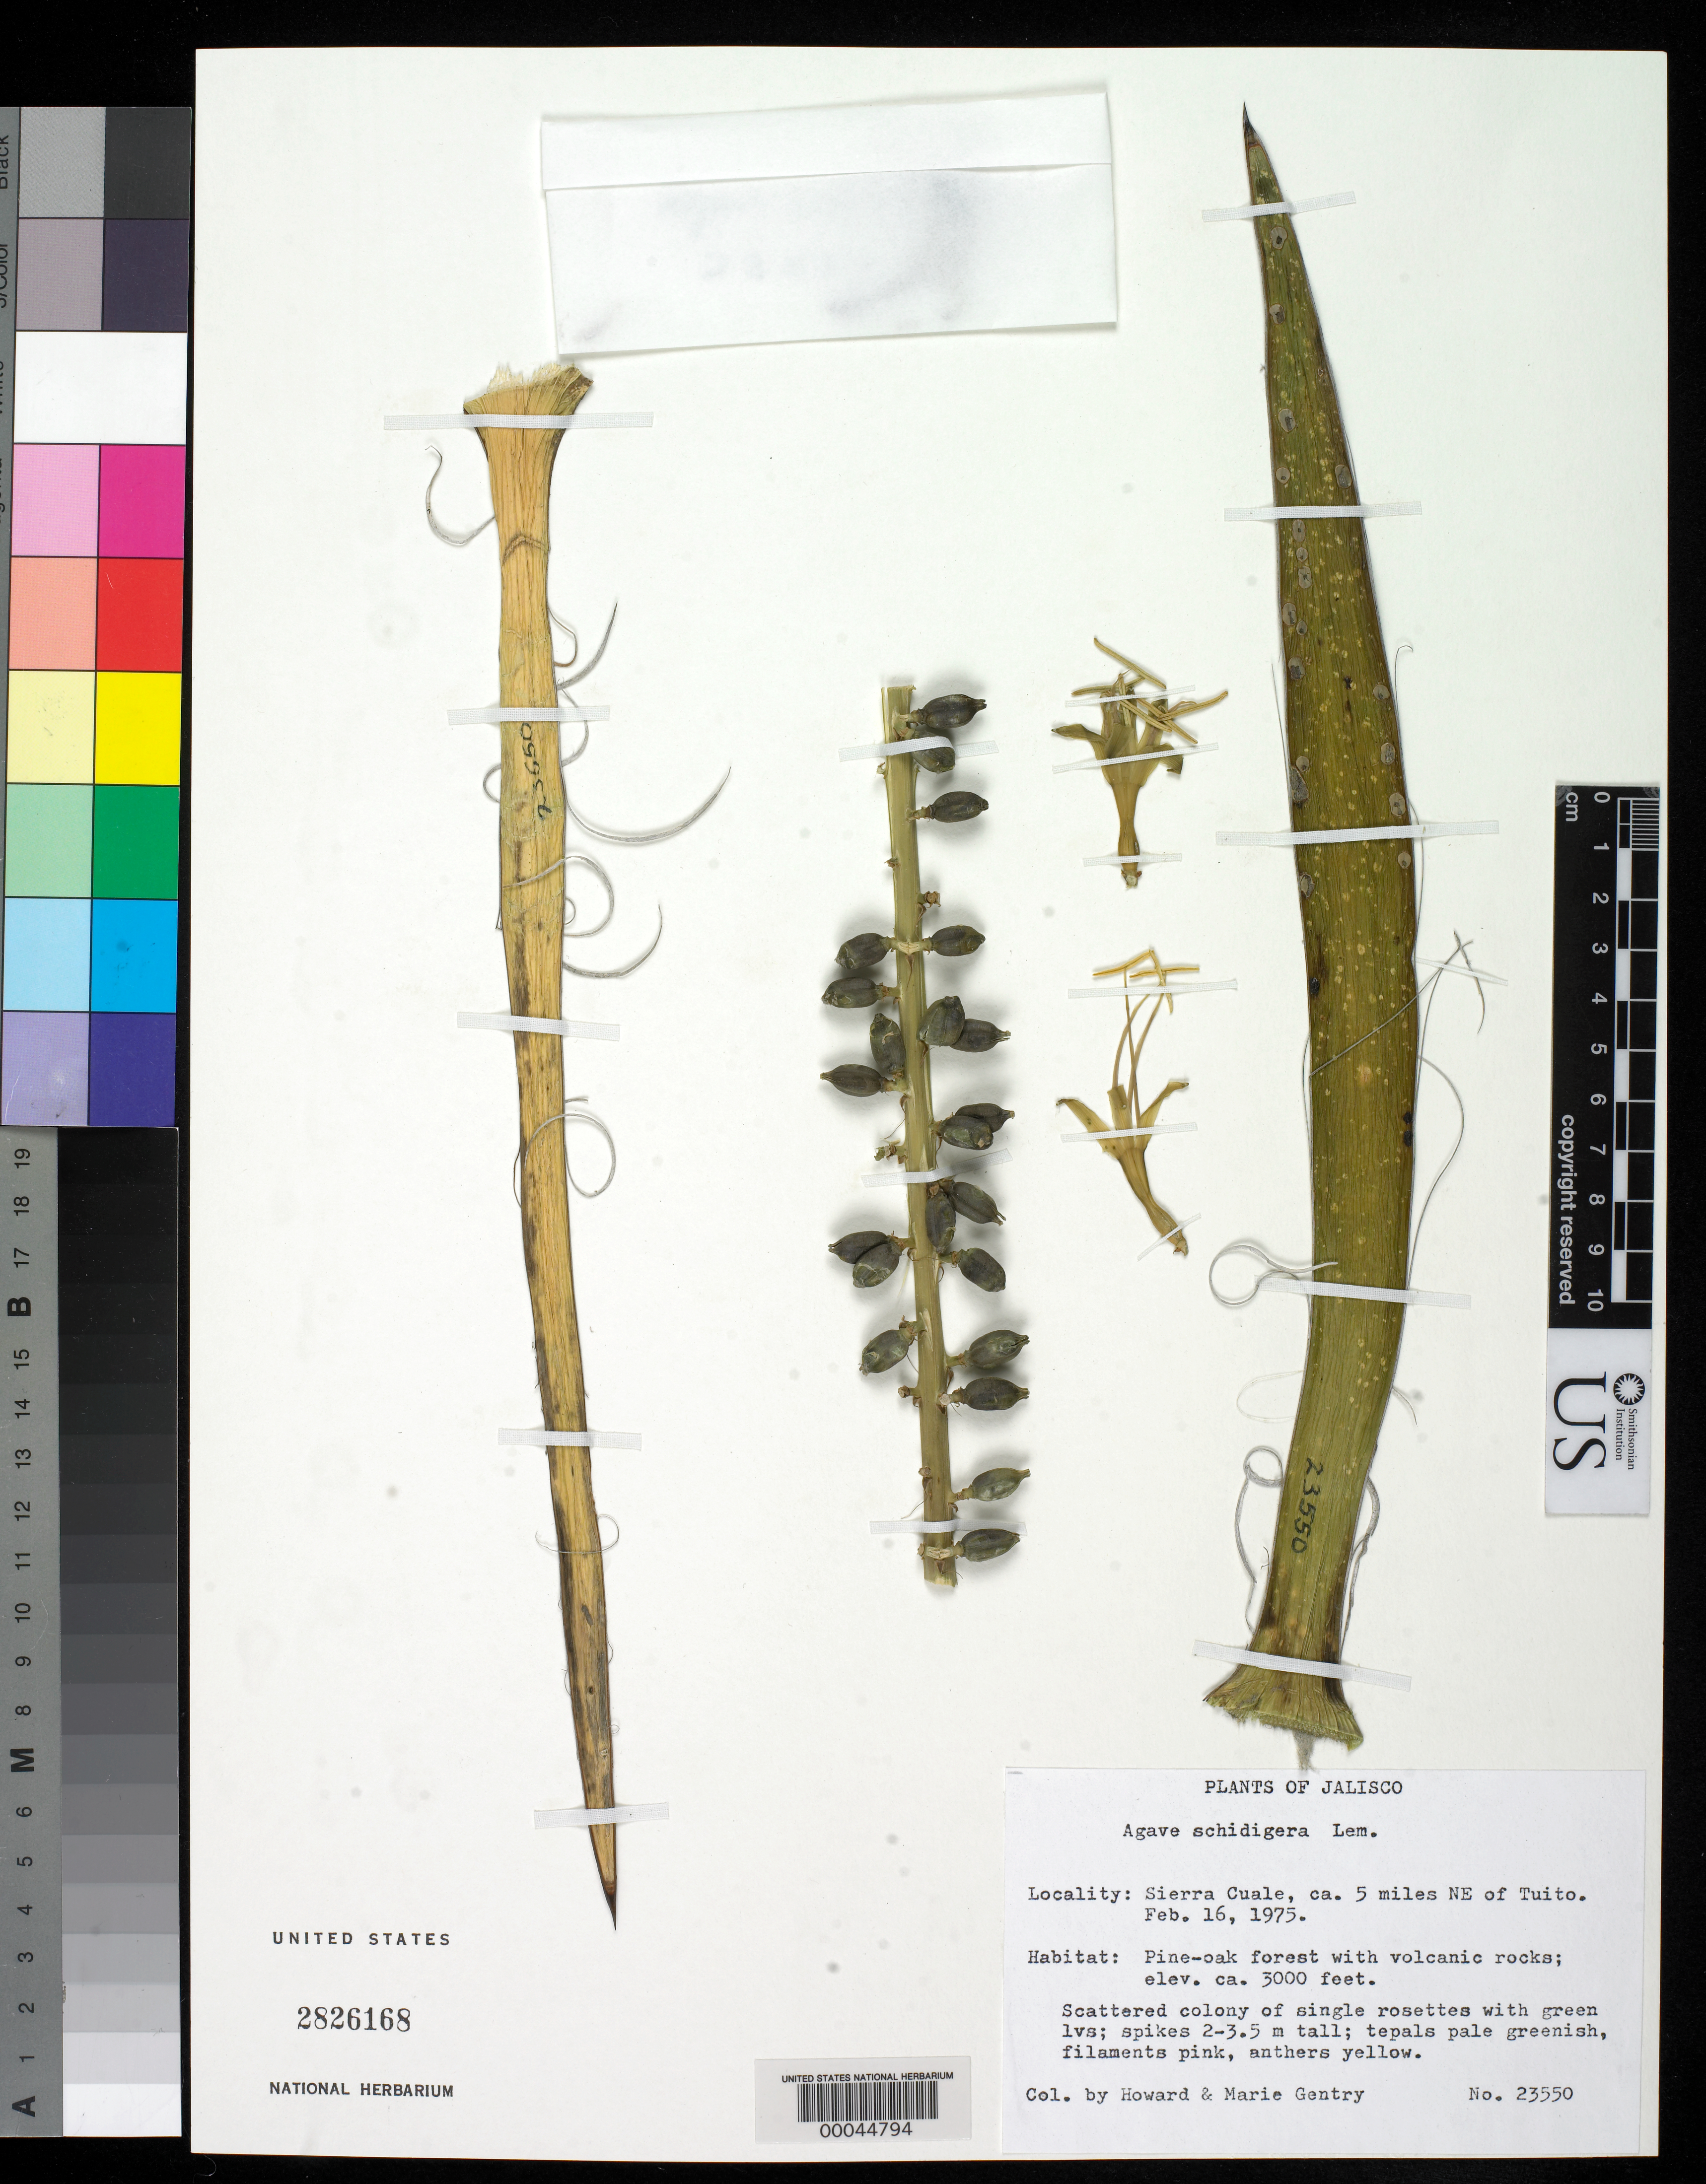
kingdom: Plantae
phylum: Tracheophyta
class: Liliopsida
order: Asparagales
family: Asparagaceae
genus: Agave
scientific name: Agave schidigera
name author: Lem.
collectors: H. S. Gentry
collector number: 23550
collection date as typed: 16 Feb 1975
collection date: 1975-02-16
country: Mexico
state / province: Jalisco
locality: Sierra Cuale, ca 5 mi NE of Tuito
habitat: Pine-oak forest w/volcanic rocks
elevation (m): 914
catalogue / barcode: US 2826168